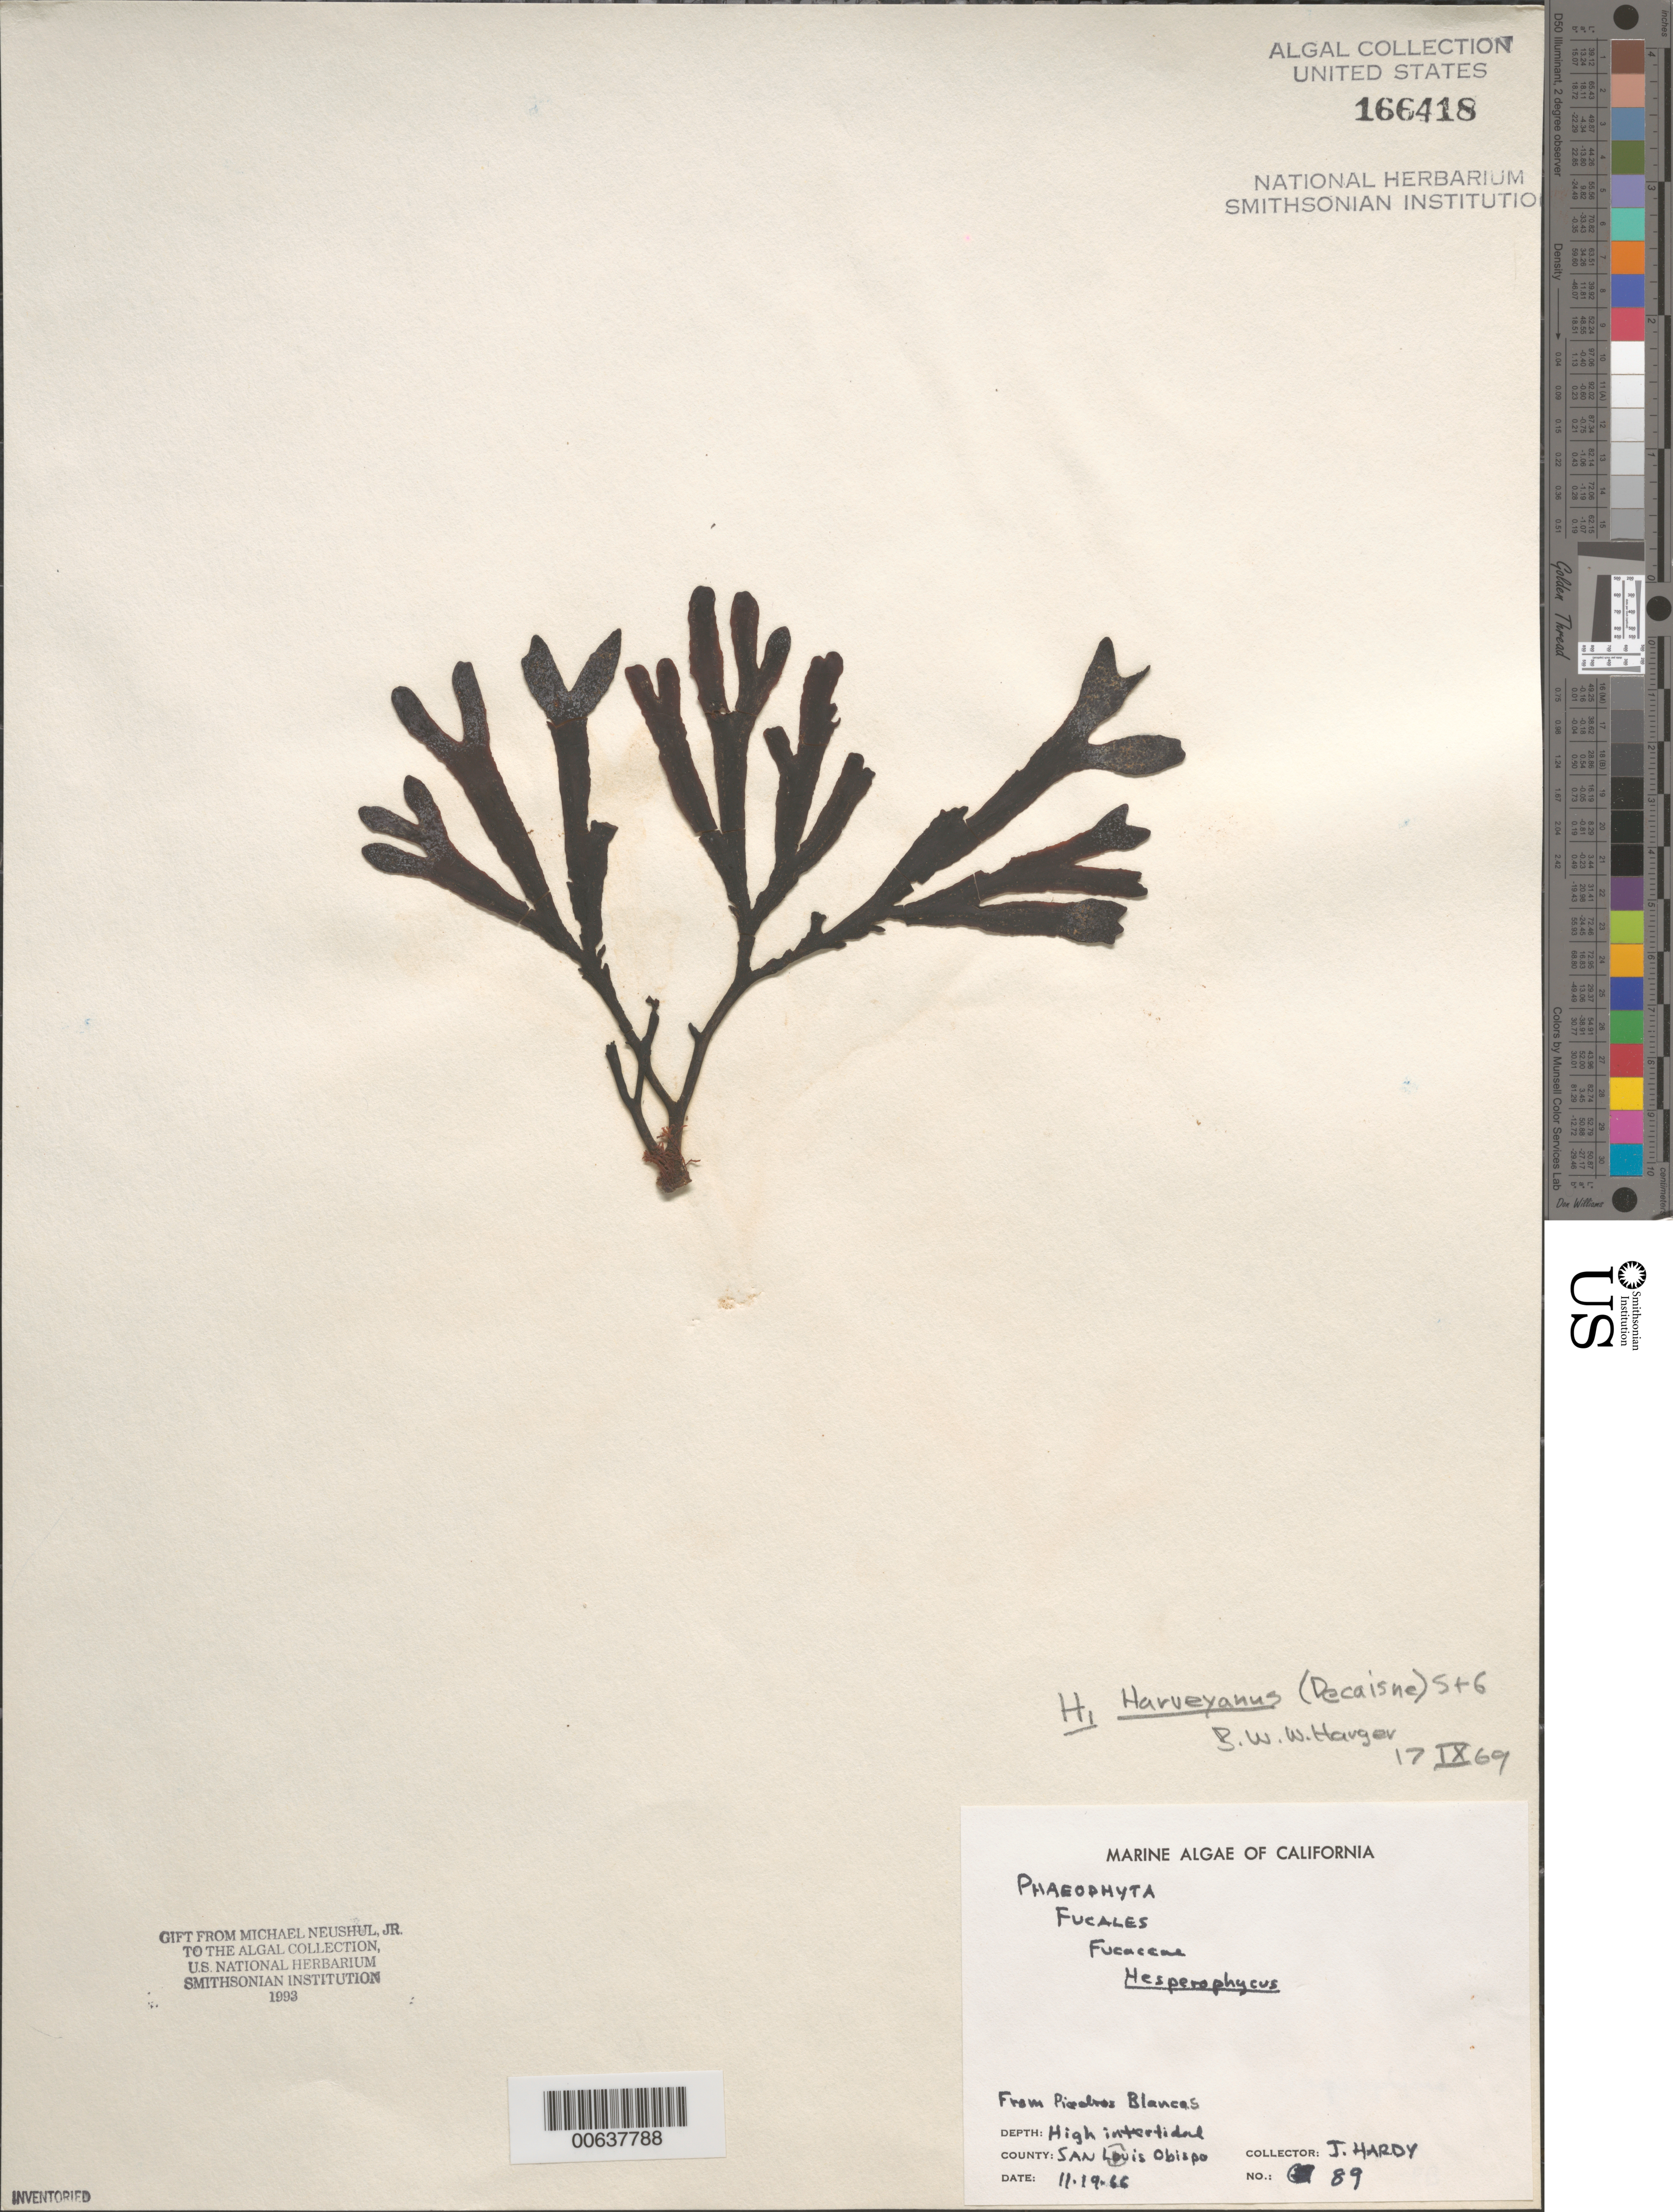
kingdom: Chromista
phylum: Ochrophyta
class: Phaeophyceae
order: Fucales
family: Fucaceae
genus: Hesperophycus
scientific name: Hesperophycus harveyanus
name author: (Decne.) Setch. & N.L. Gardner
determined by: Harger, B. W. W.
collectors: J. Hardy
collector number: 89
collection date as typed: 19 Nov 1966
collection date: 1966-11-19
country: United States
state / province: California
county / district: San Luis Obispo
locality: Piedras Blancas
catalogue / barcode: US 166418